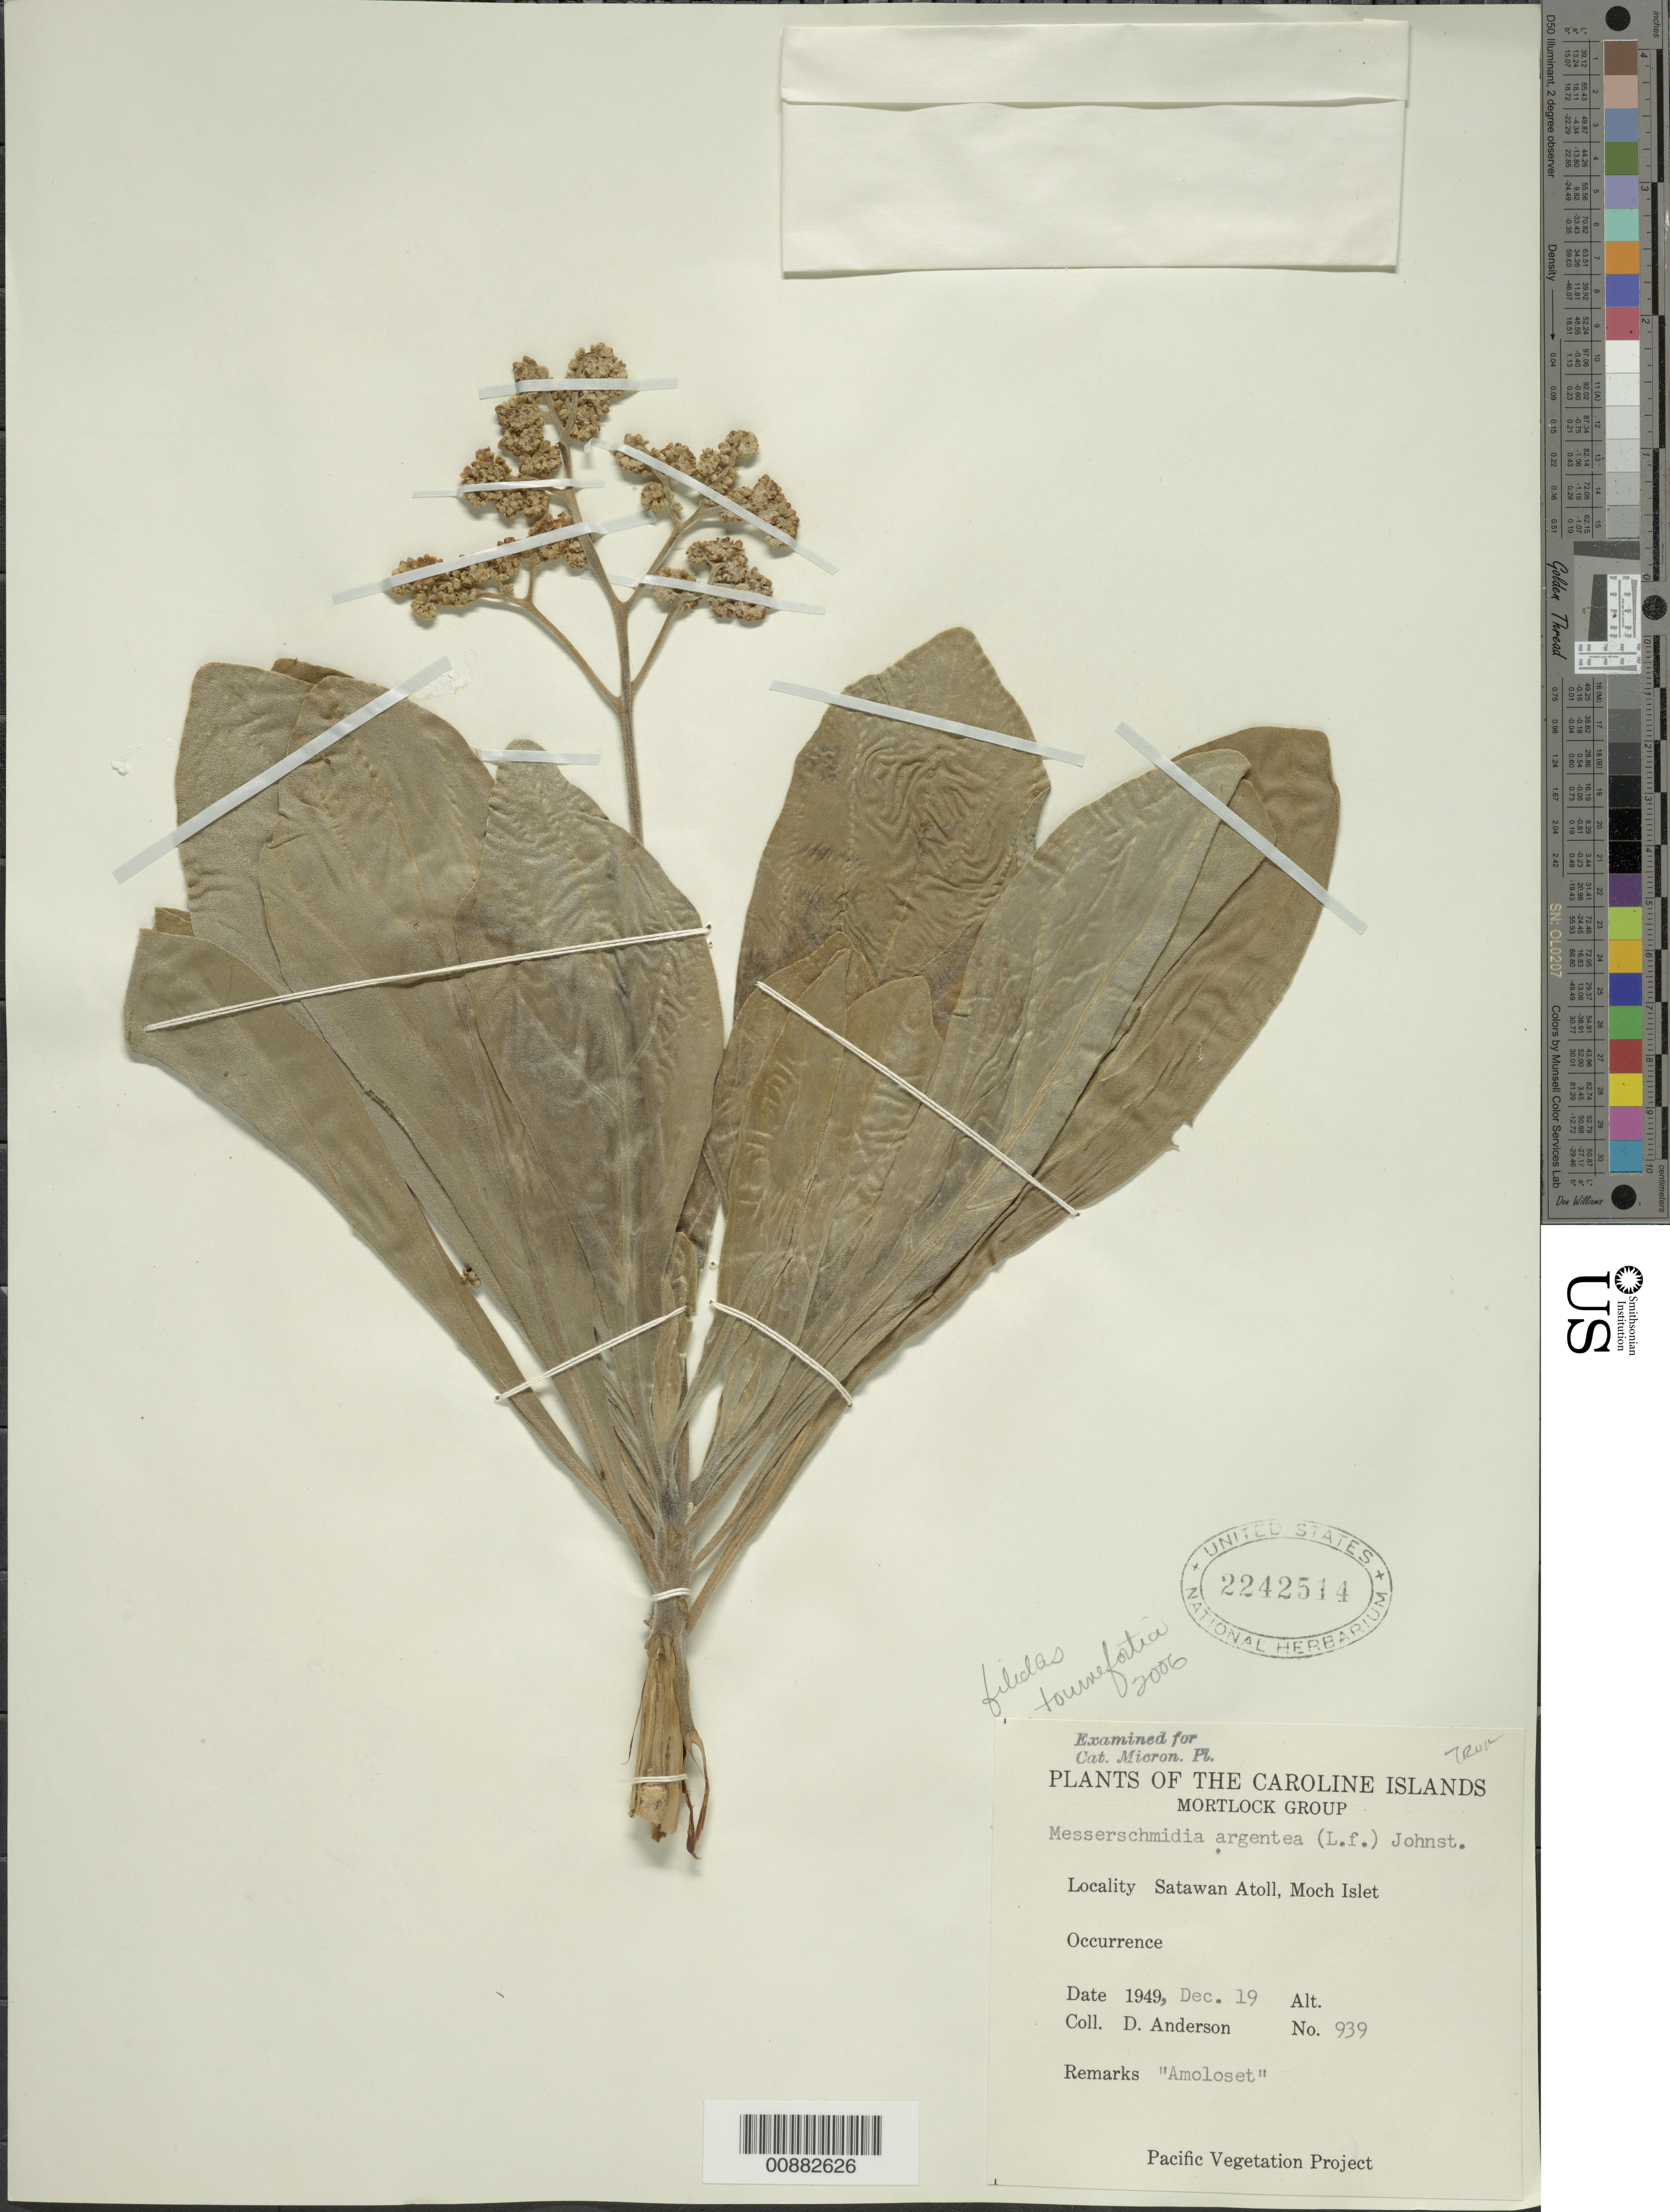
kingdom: Plantae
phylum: Tracheophyta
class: Magnoliopsida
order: Boraginales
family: Heliotropiaceae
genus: Heliotropium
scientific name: Heliotropium arboreum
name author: (Blanco) Mabberley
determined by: Wagner, W. L., (BOT), Smithsonian Institution - National Museum of Natural History (UNITED STATES)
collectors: D. Anderson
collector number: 939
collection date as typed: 19 Dec 1949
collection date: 1949-12-19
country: Micronesia, Federated States of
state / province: Truk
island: Satawan Atoll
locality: Moch Islet, Mortlock Group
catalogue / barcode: US 2242514